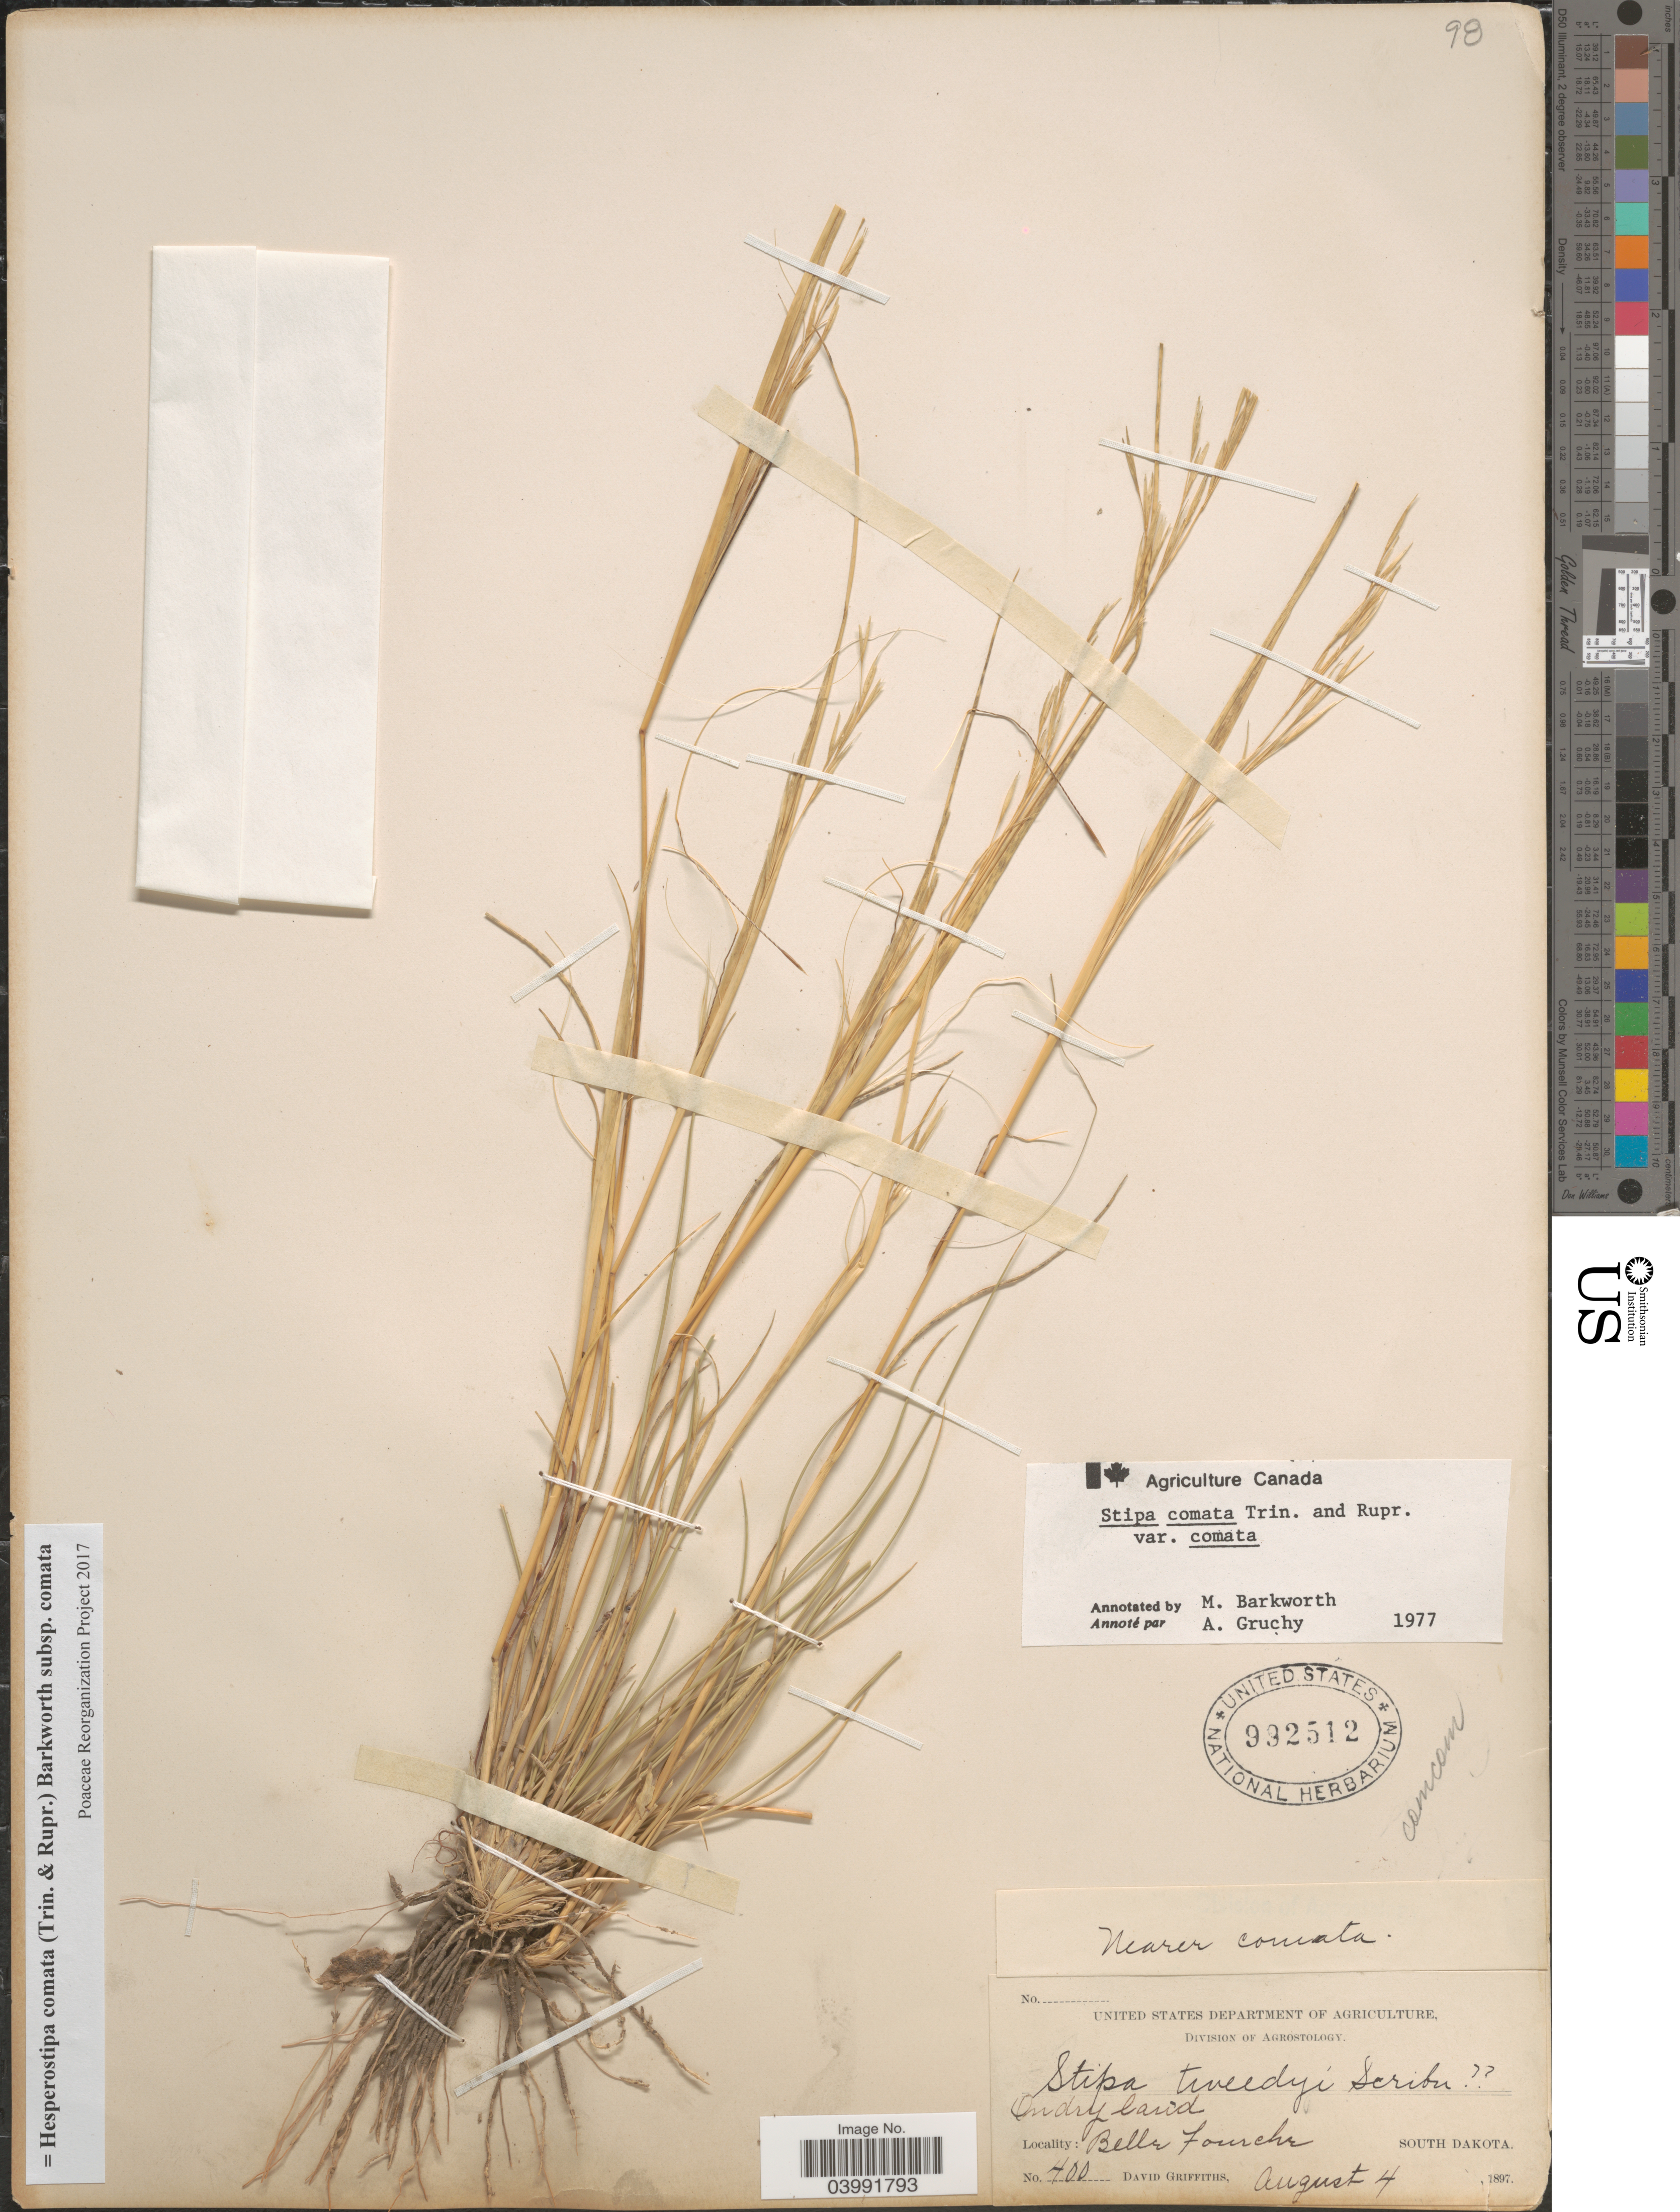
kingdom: Plantae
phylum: Tracheophyta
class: Liliopsida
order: Poales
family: Poaceae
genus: Hesperostipa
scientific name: Hesperostipa comata subsp. comata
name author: (Trin. & Rupr.) Barkworth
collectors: D. Griffiths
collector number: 400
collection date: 1897-08-04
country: United States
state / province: South Dakota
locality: On dry land. Belle Fourche.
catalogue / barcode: US 992512